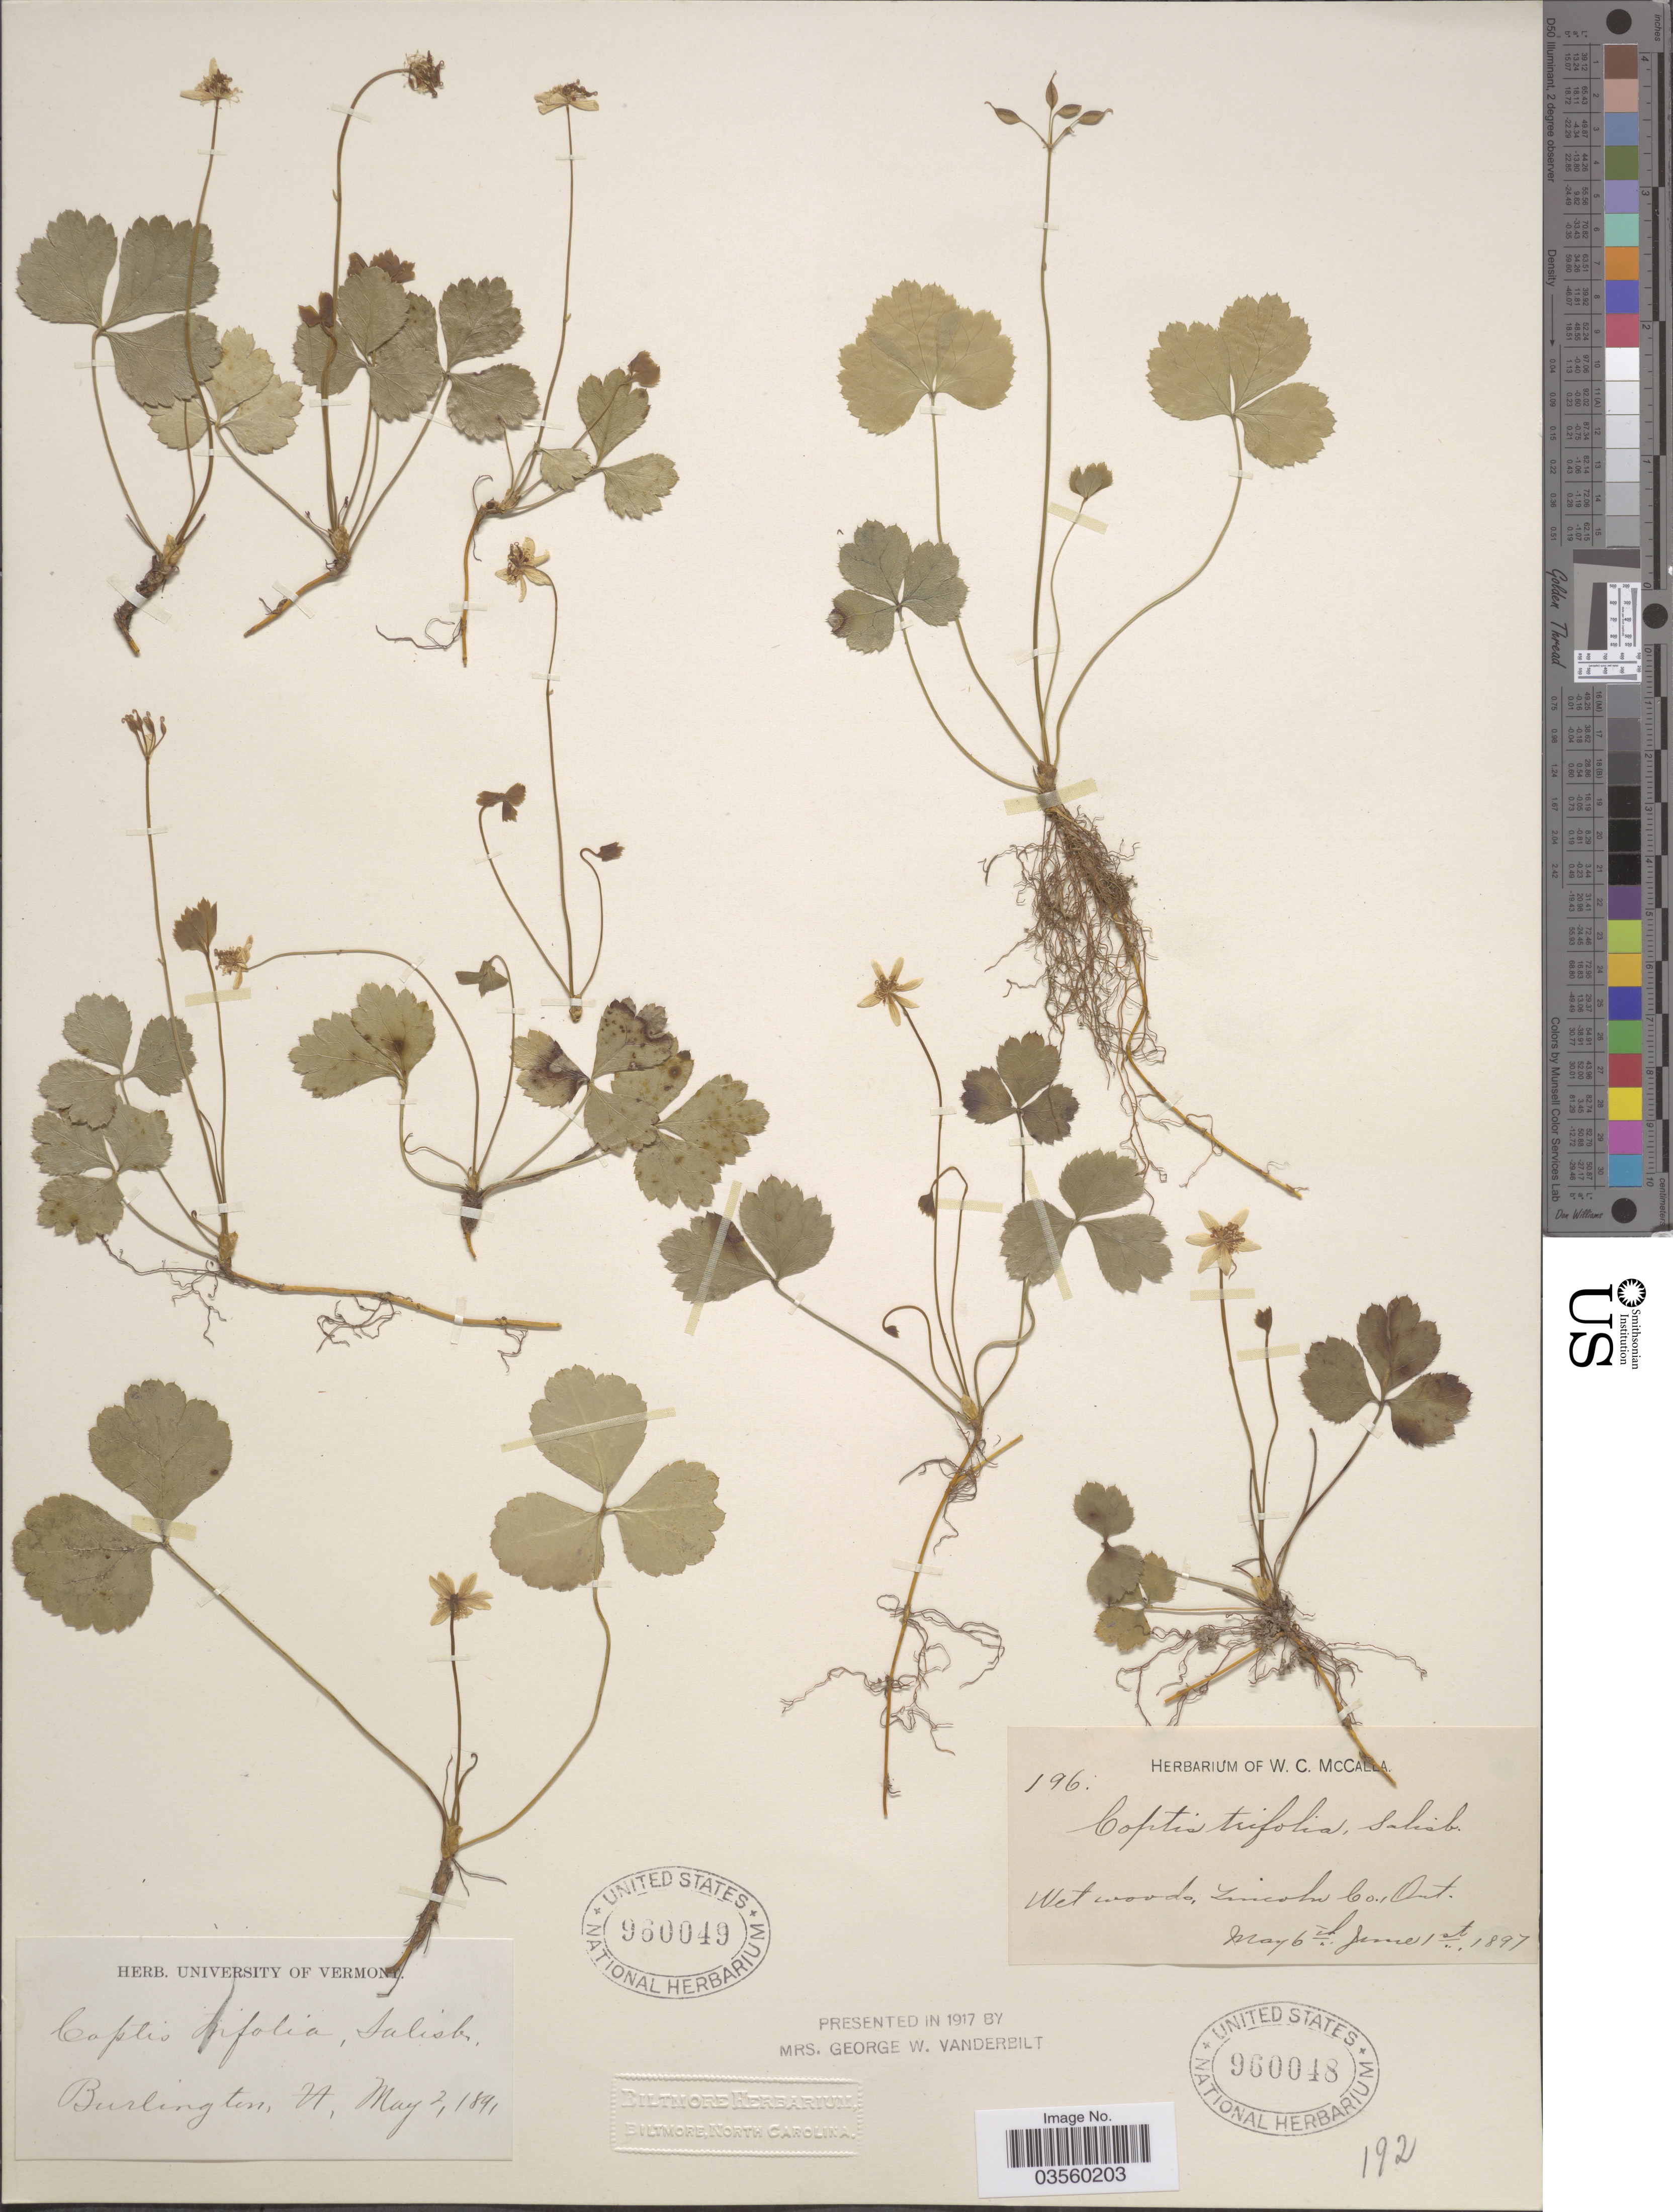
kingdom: Plantae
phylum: Tracheophyta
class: Magnoliopsida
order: Ranunculales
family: Ranunculaceae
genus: Coptis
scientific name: Coptis trifolia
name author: (L.) Salisb.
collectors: University of Vermont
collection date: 1891-05-02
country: United States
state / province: Vermont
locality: Burlington.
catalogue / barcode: US 960049-2